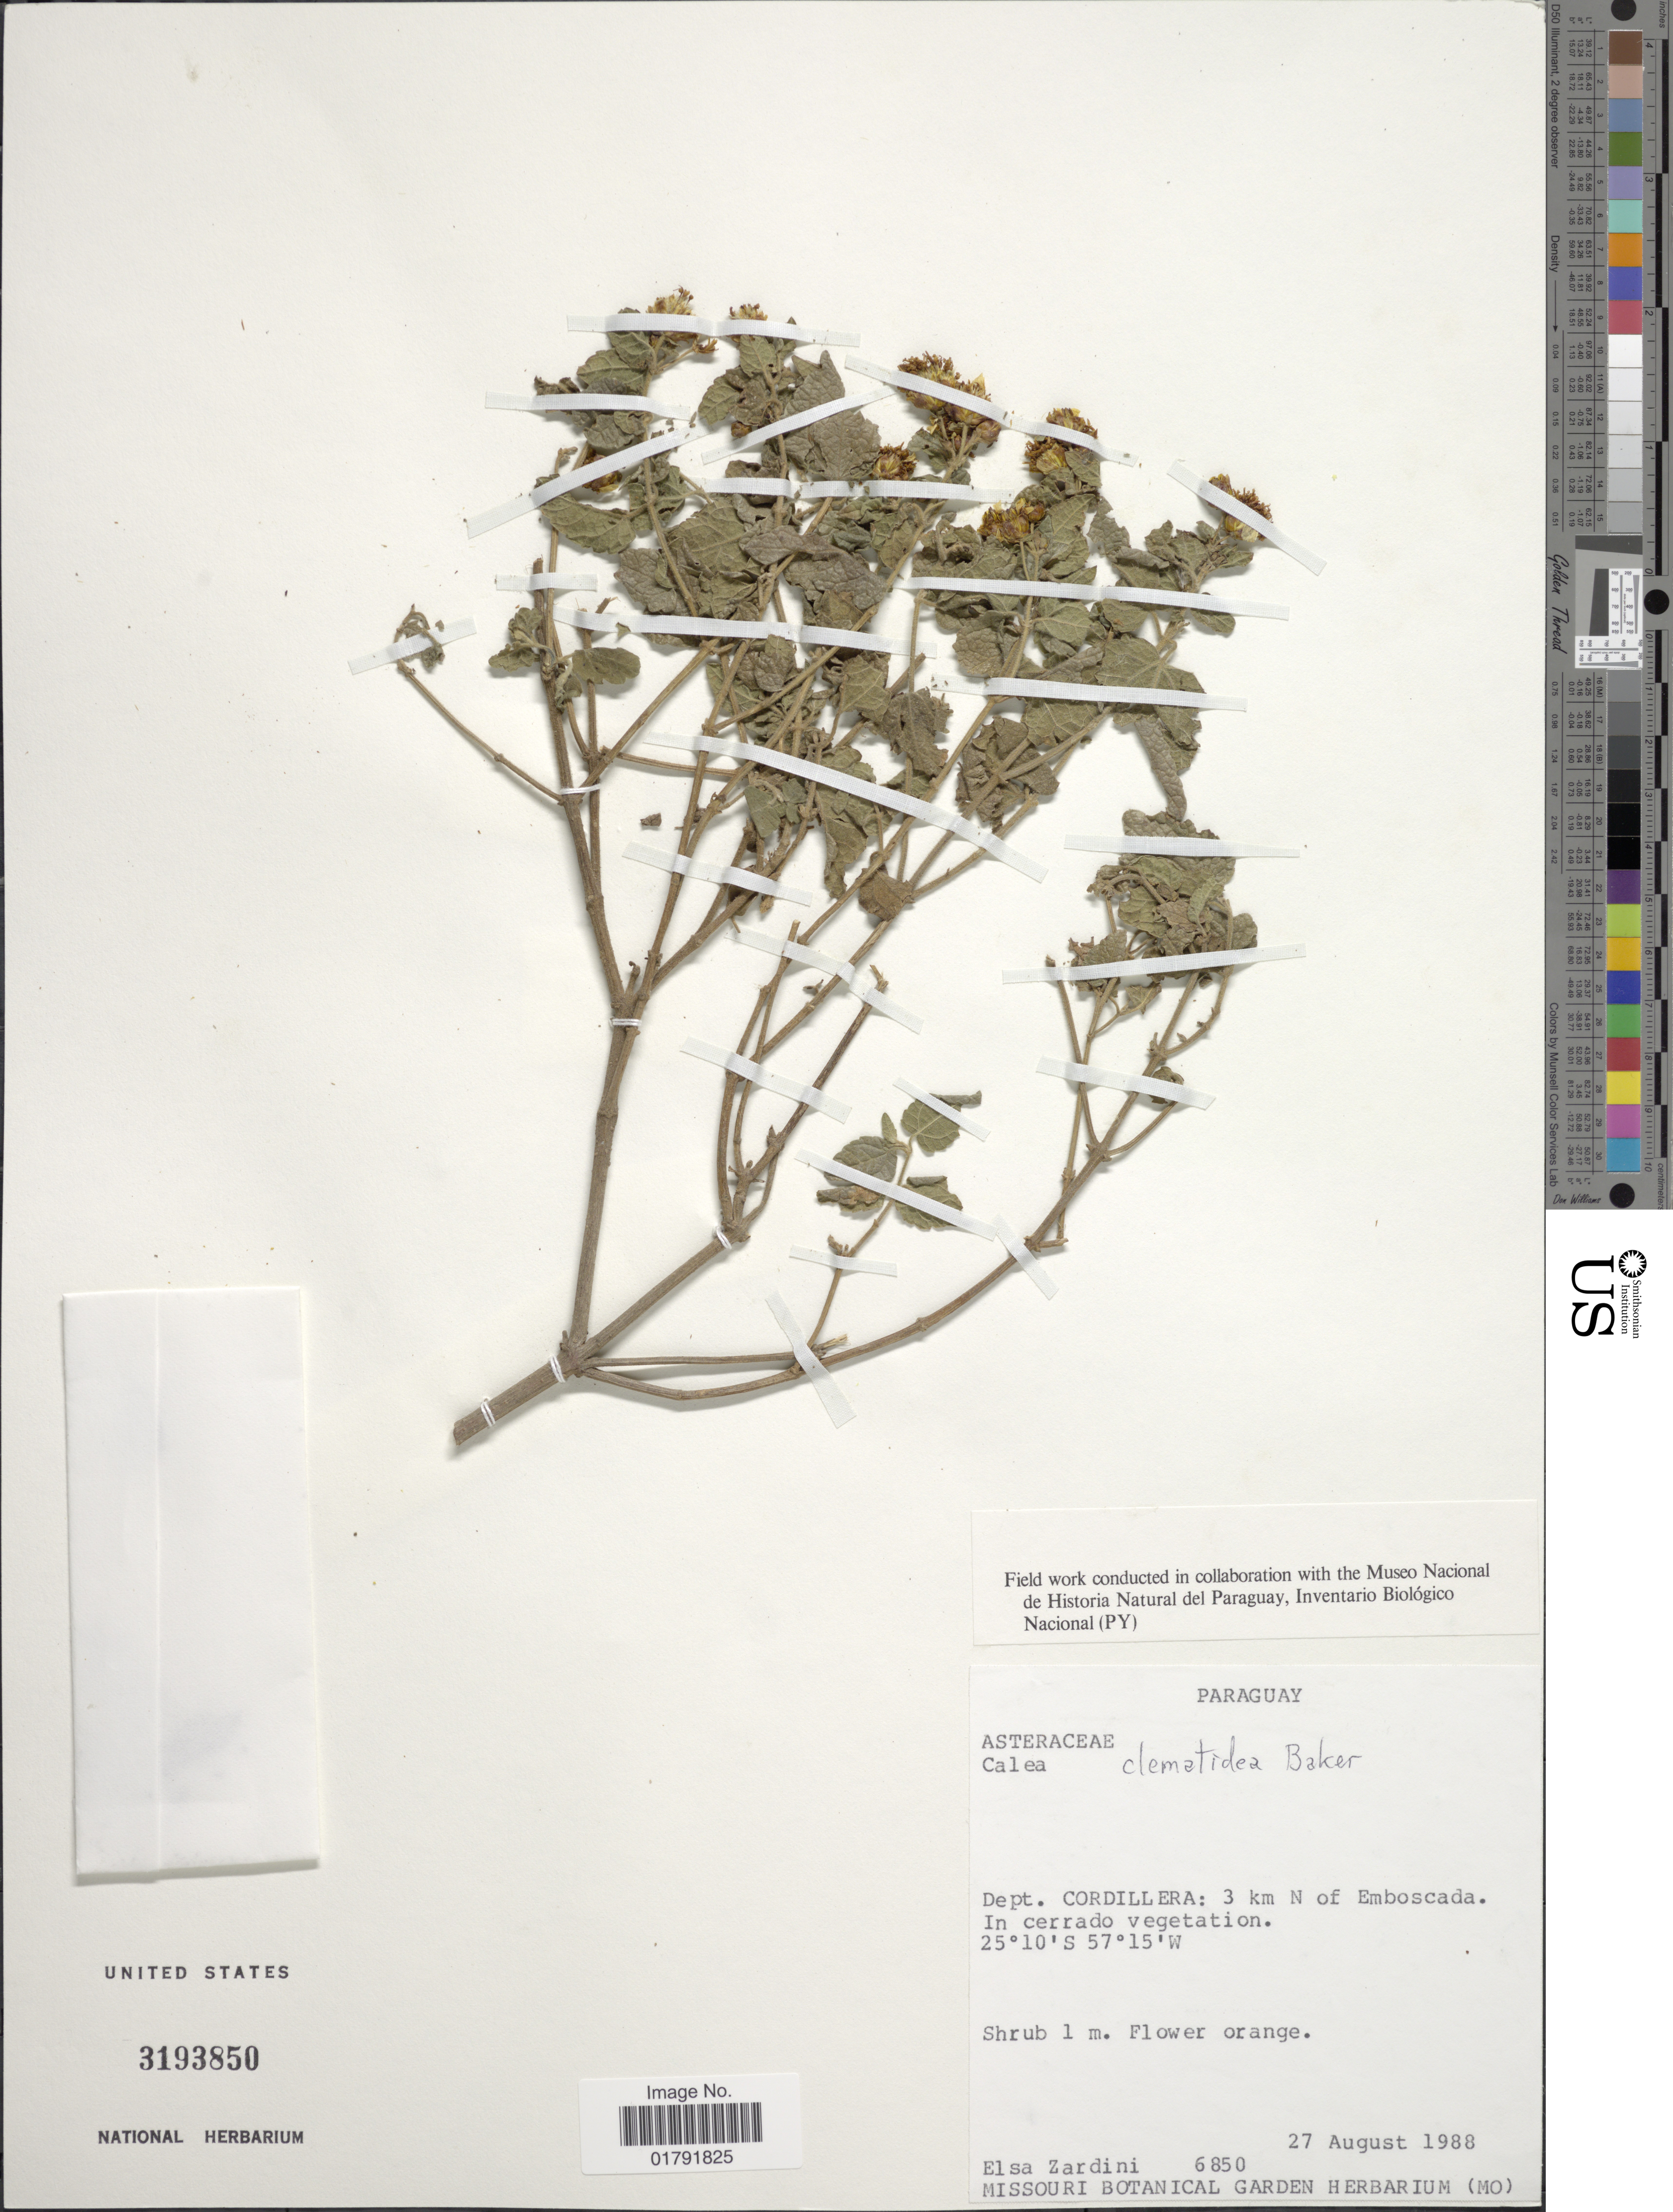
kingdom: Plantae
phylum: Tracheophyta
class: Magnoliopsida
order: Asterales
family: Asteraceae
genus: Calea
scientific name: Calea clematidea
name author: Baker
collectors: E. M. Zardini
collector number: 6850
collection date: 1988-08-27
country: Paraguay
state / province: Cordillera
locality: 3 km N of Emboscada, in cerrado vegetation.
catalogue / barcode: US 3193850